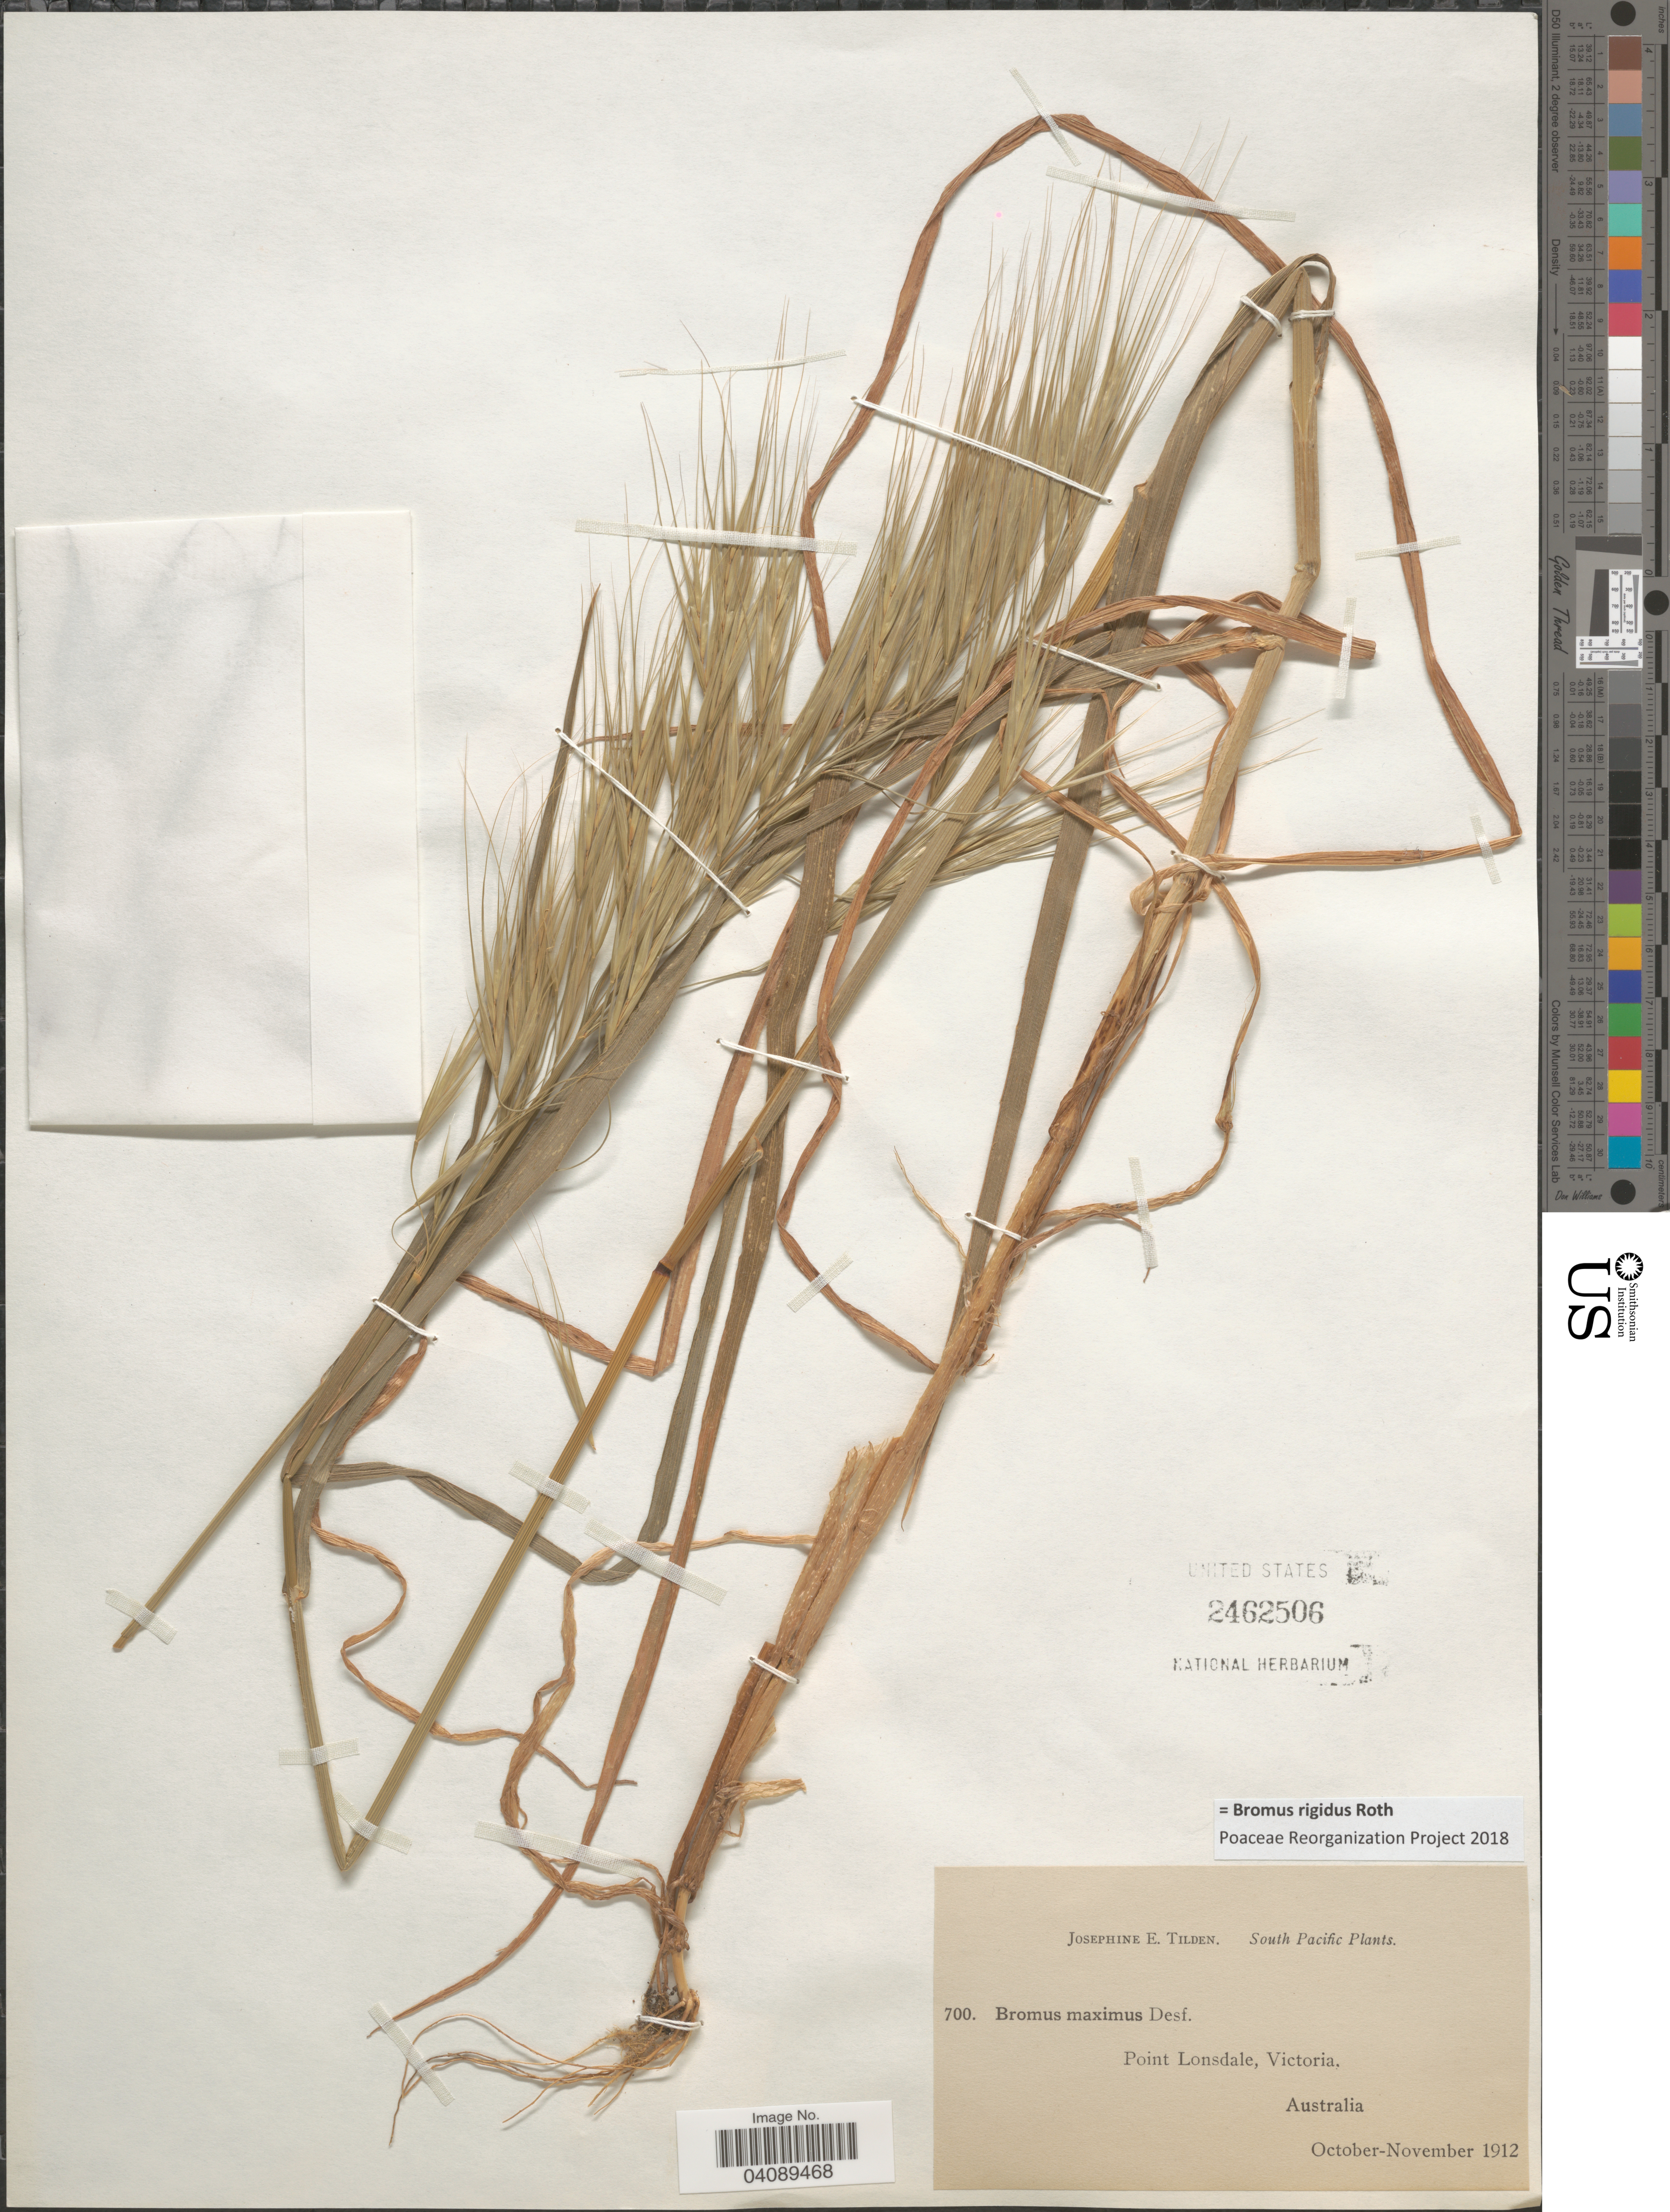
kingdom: Plantae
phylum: Tracheophyta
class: Liliopsida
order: Poales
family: Poaceae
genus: Bromus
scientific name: Bromus rigidus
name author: Roth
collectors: J. E. Tilden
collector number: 700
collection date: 1912-10/1912-11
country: Australia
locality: South Pacific. Point Lonsdale,Victoria.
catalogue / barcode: US 2462506